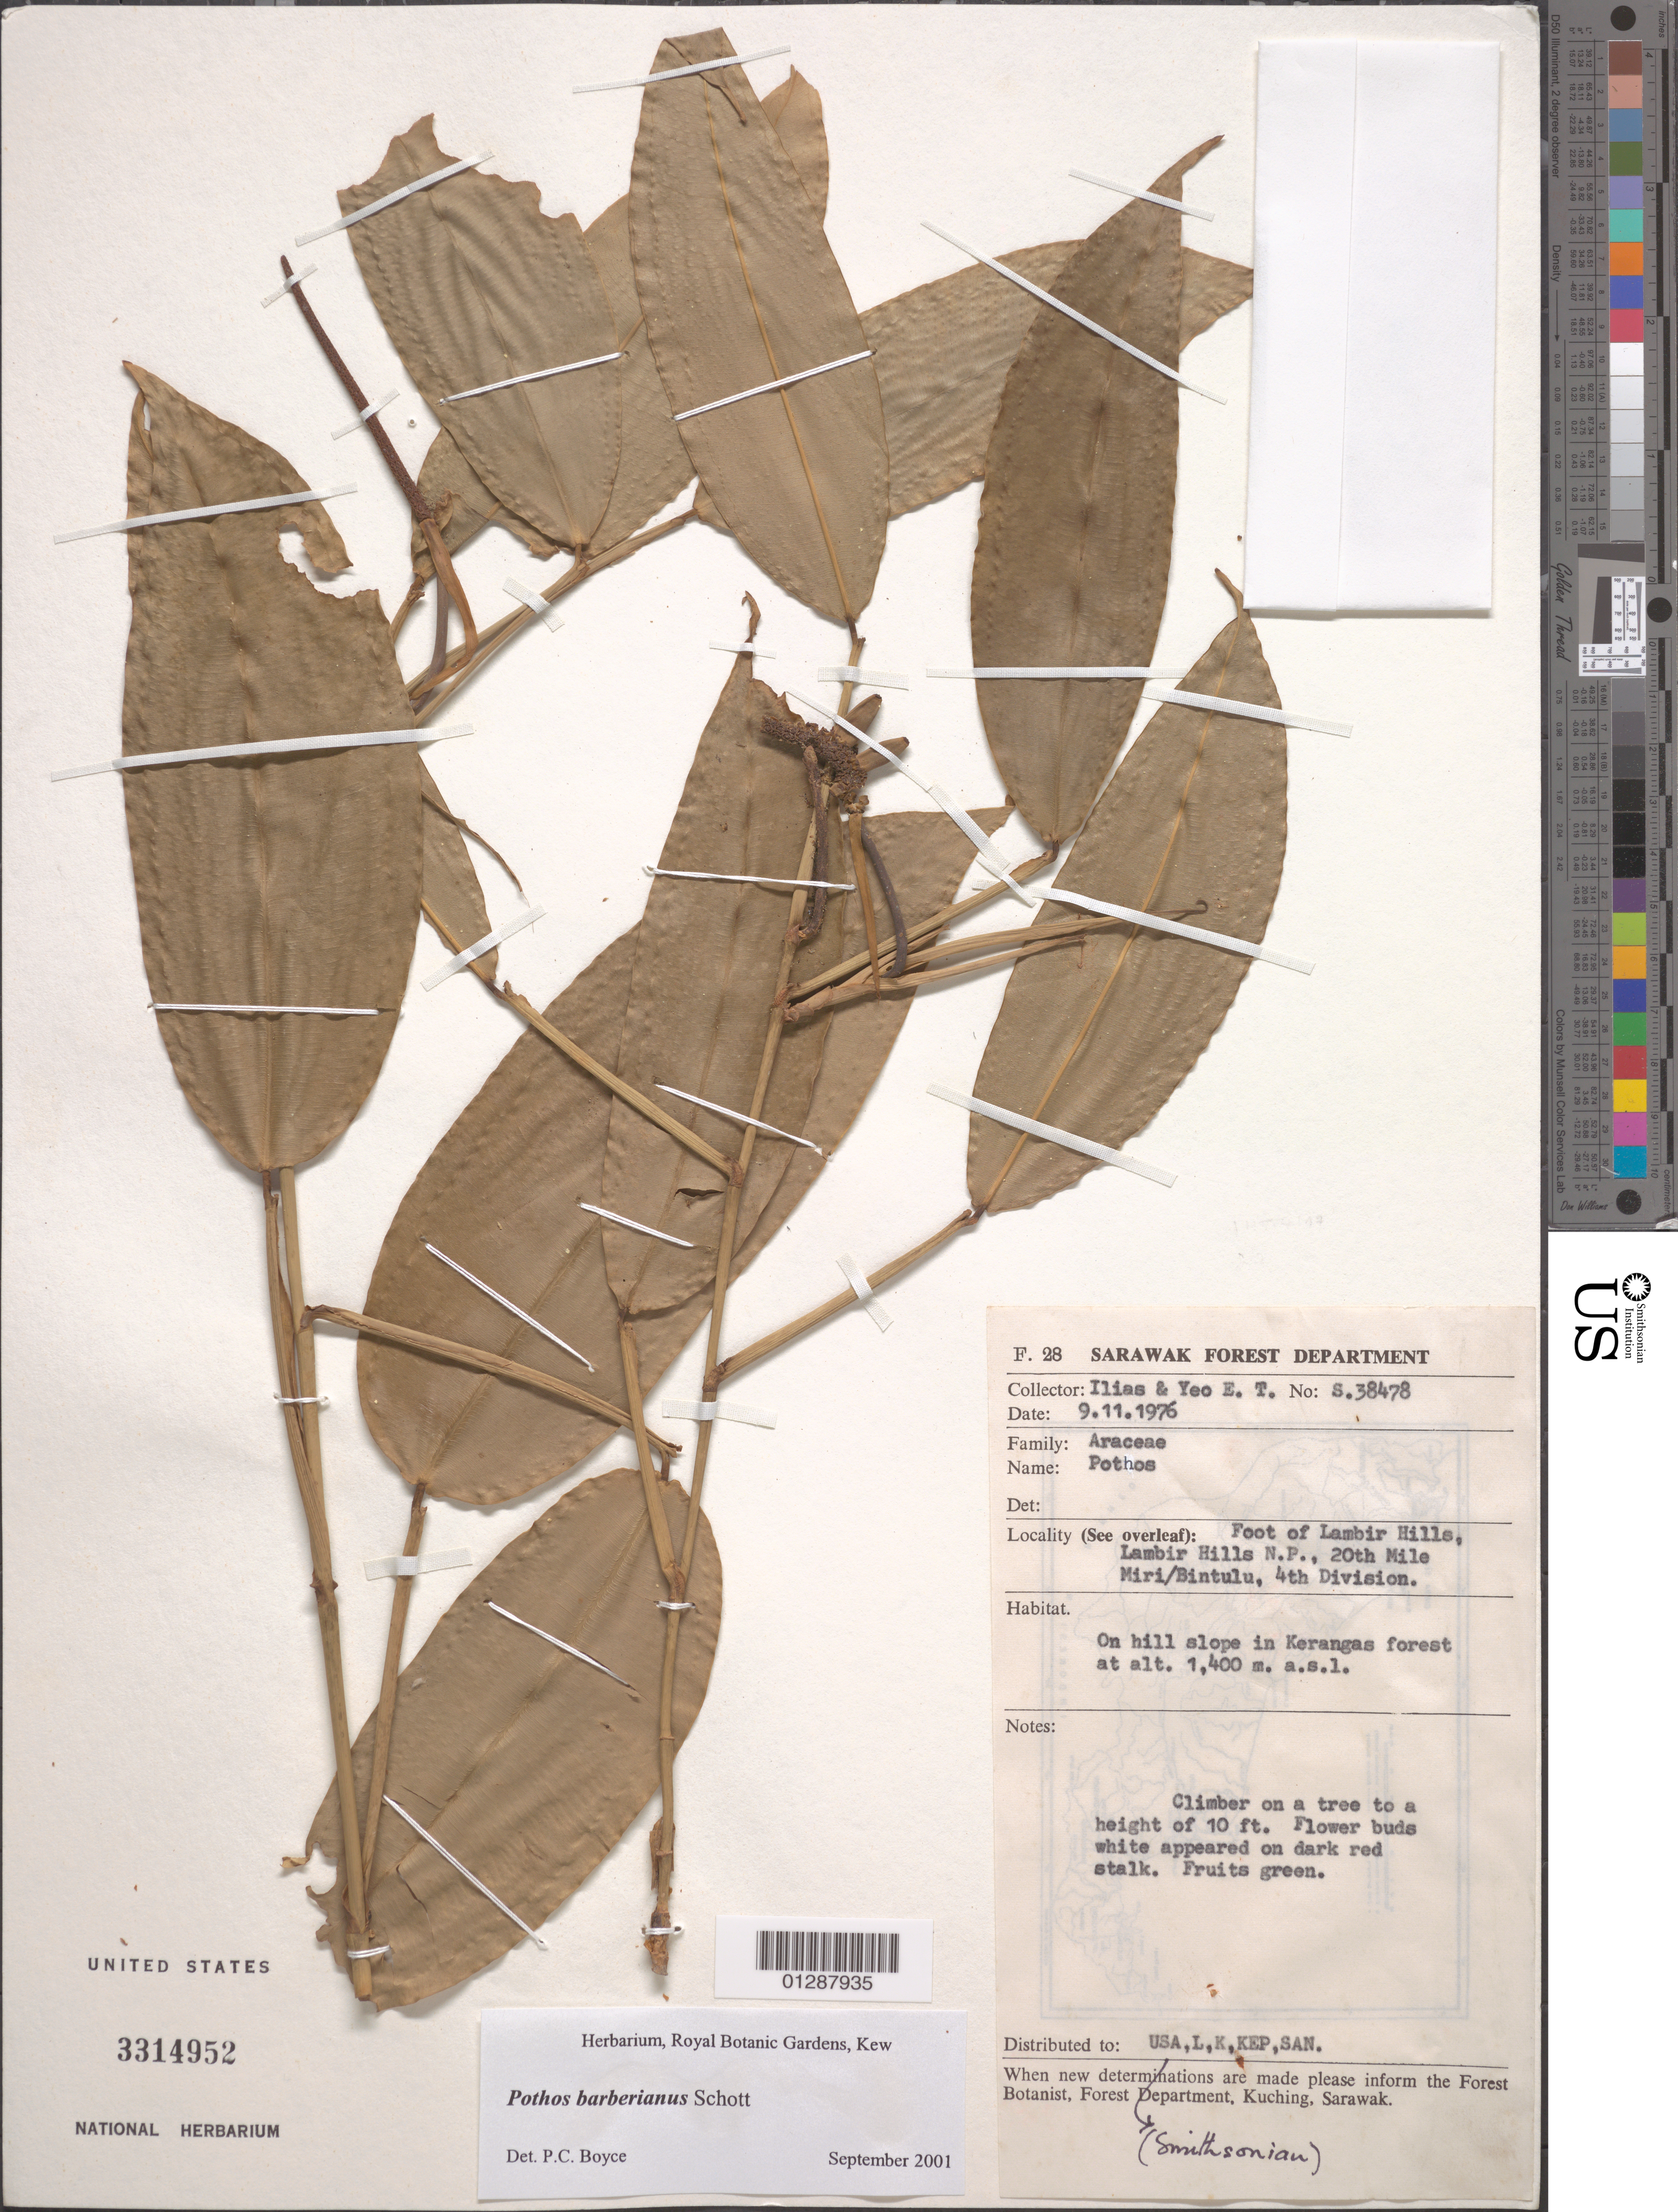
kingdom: Plantae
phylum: Tracheophyta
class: Liliopsida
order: Alismatales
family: Araceae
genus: Pistia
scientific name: Pistia barberianus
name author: Schott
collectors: Ilias & E. Yeo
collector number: S38478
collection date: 1976-11-09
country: Malaysia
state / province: Sarawak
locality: Foot of Lambir Hills, Lambir Hills N.P., 20th MIle Miri/Bintulu, 4th Division. On hill slope in Kerangas forest.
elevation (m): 1400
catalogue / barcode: US 3314952